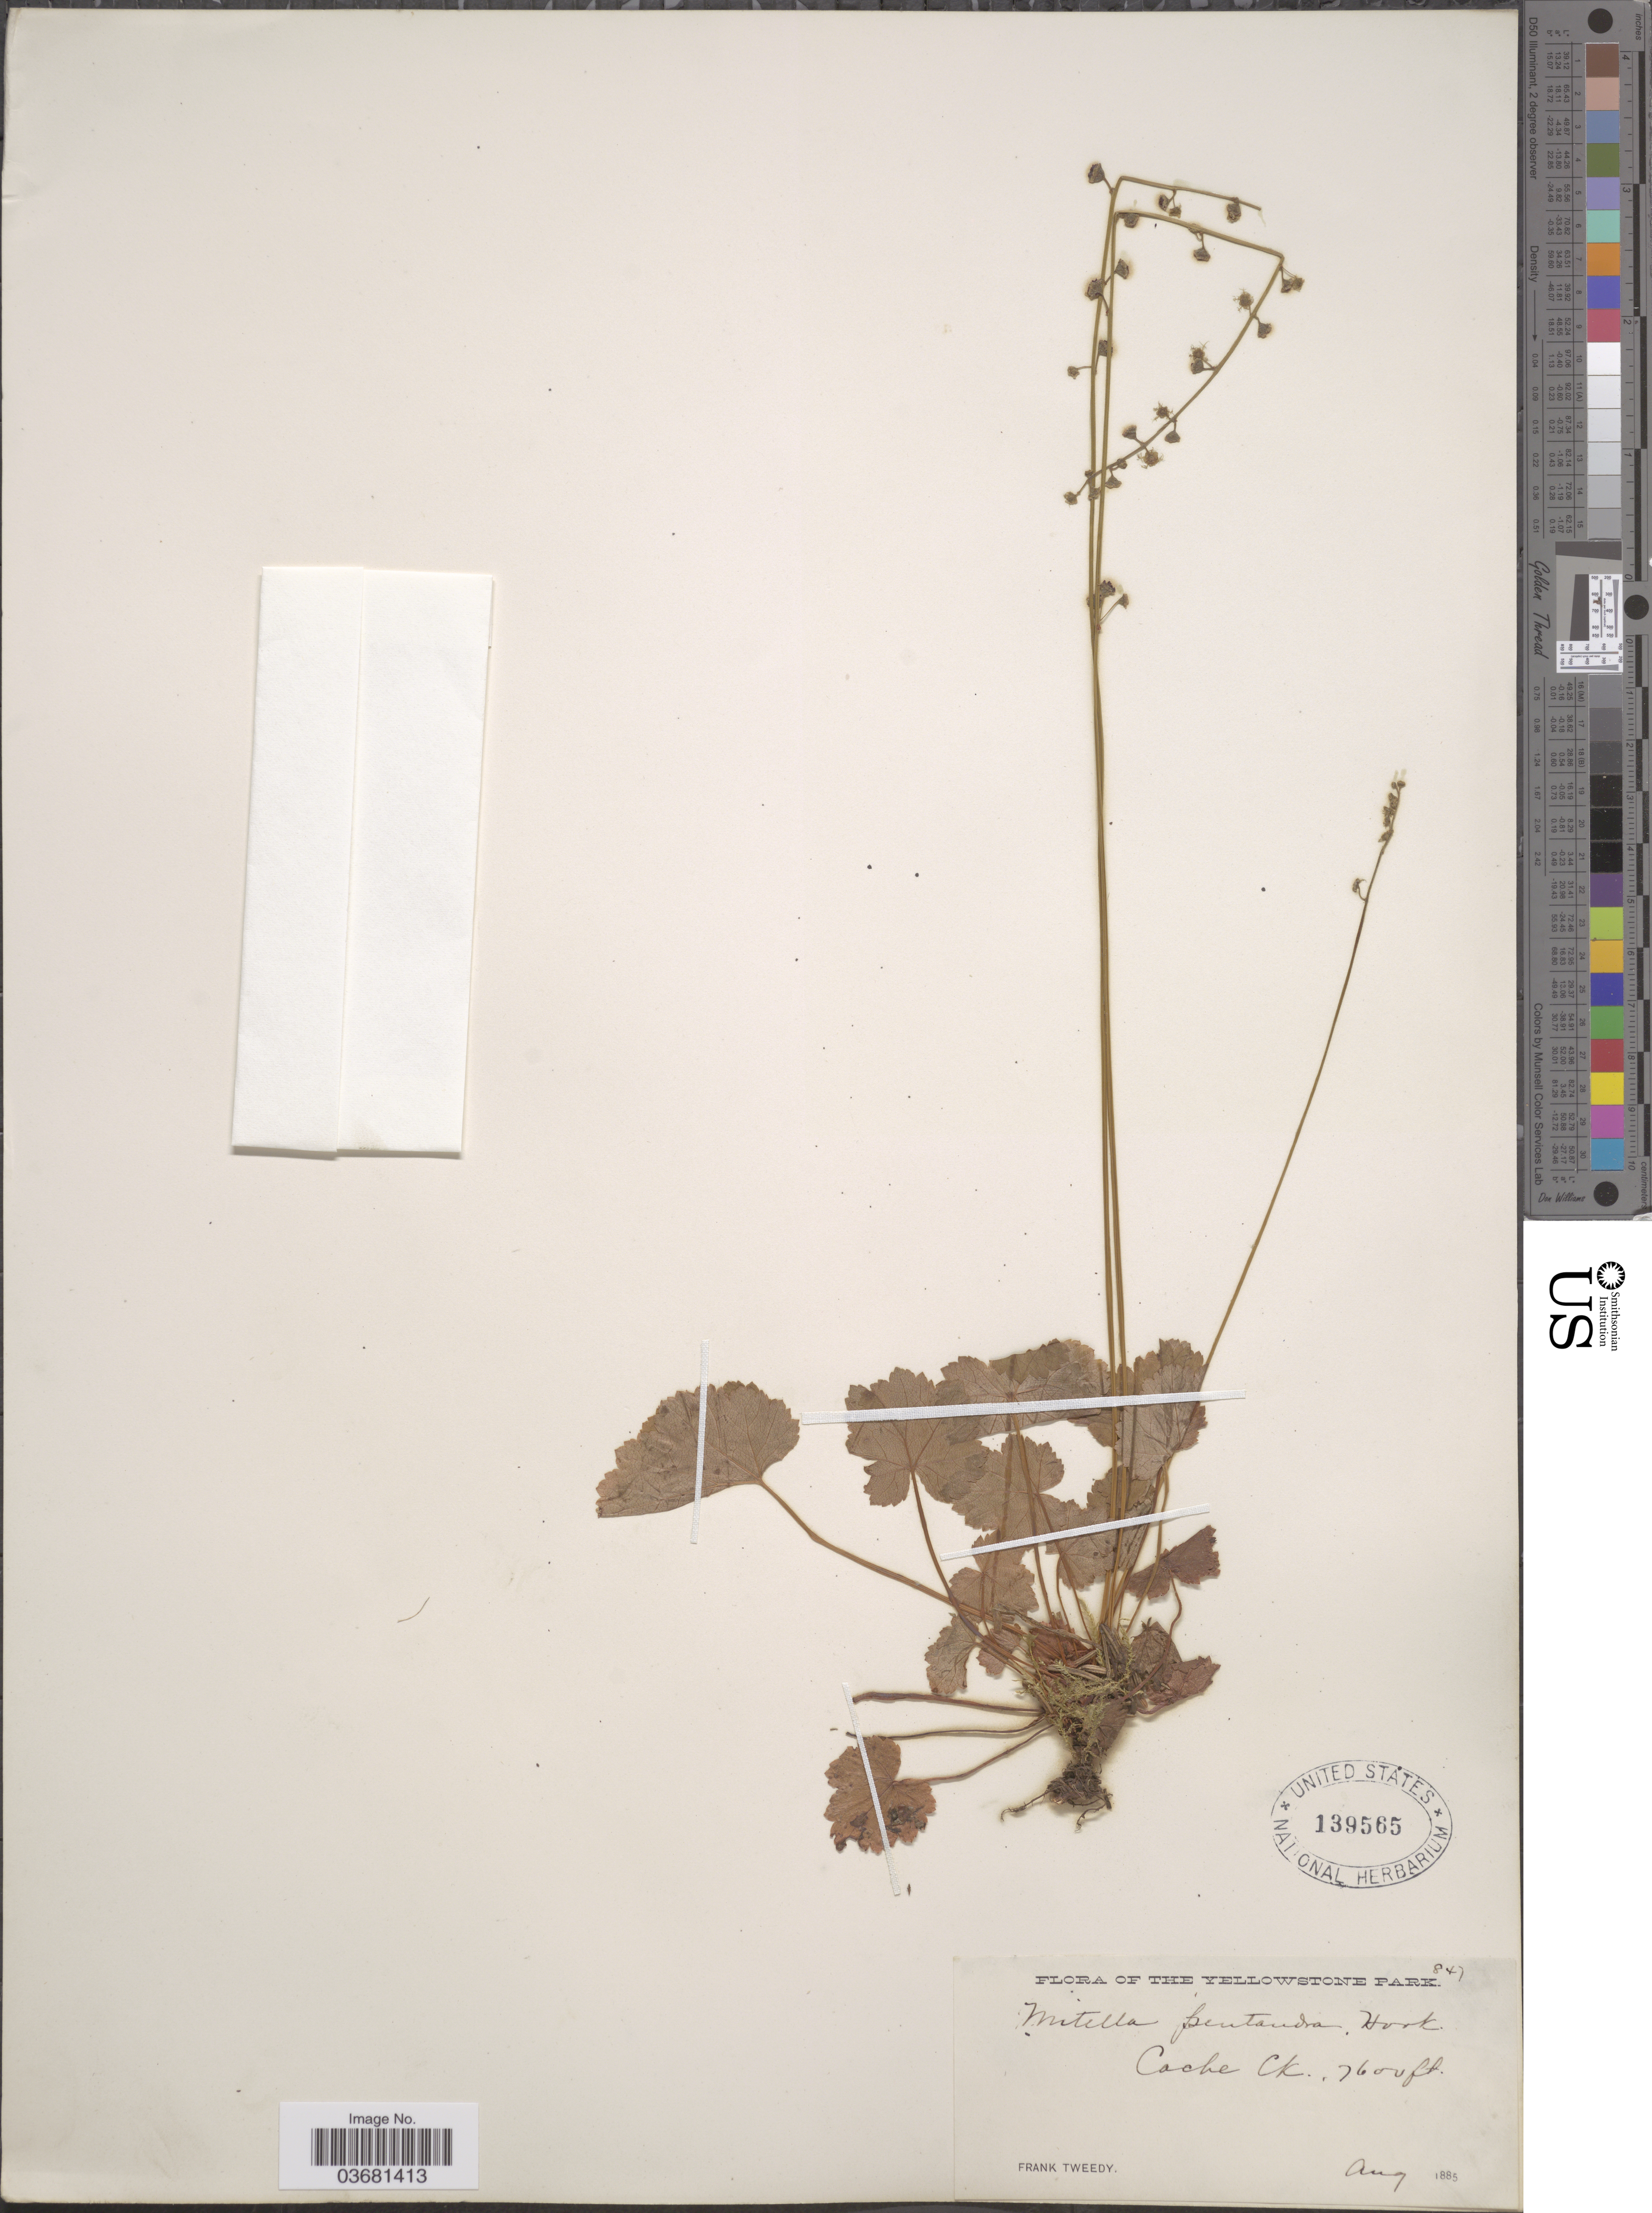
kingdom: Plantae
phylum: Tracheophyta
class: Magnoliopsida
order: Saxifragales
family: Saxifragaceae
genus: Mitella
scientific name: Mitella pentandra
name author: Hook.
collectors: F. Tweedy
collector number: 847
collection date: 1885-08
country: United States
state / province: Wyoming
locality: The Yellowstone Park. Cache Ck.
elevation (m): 2316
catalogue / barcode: US 139565